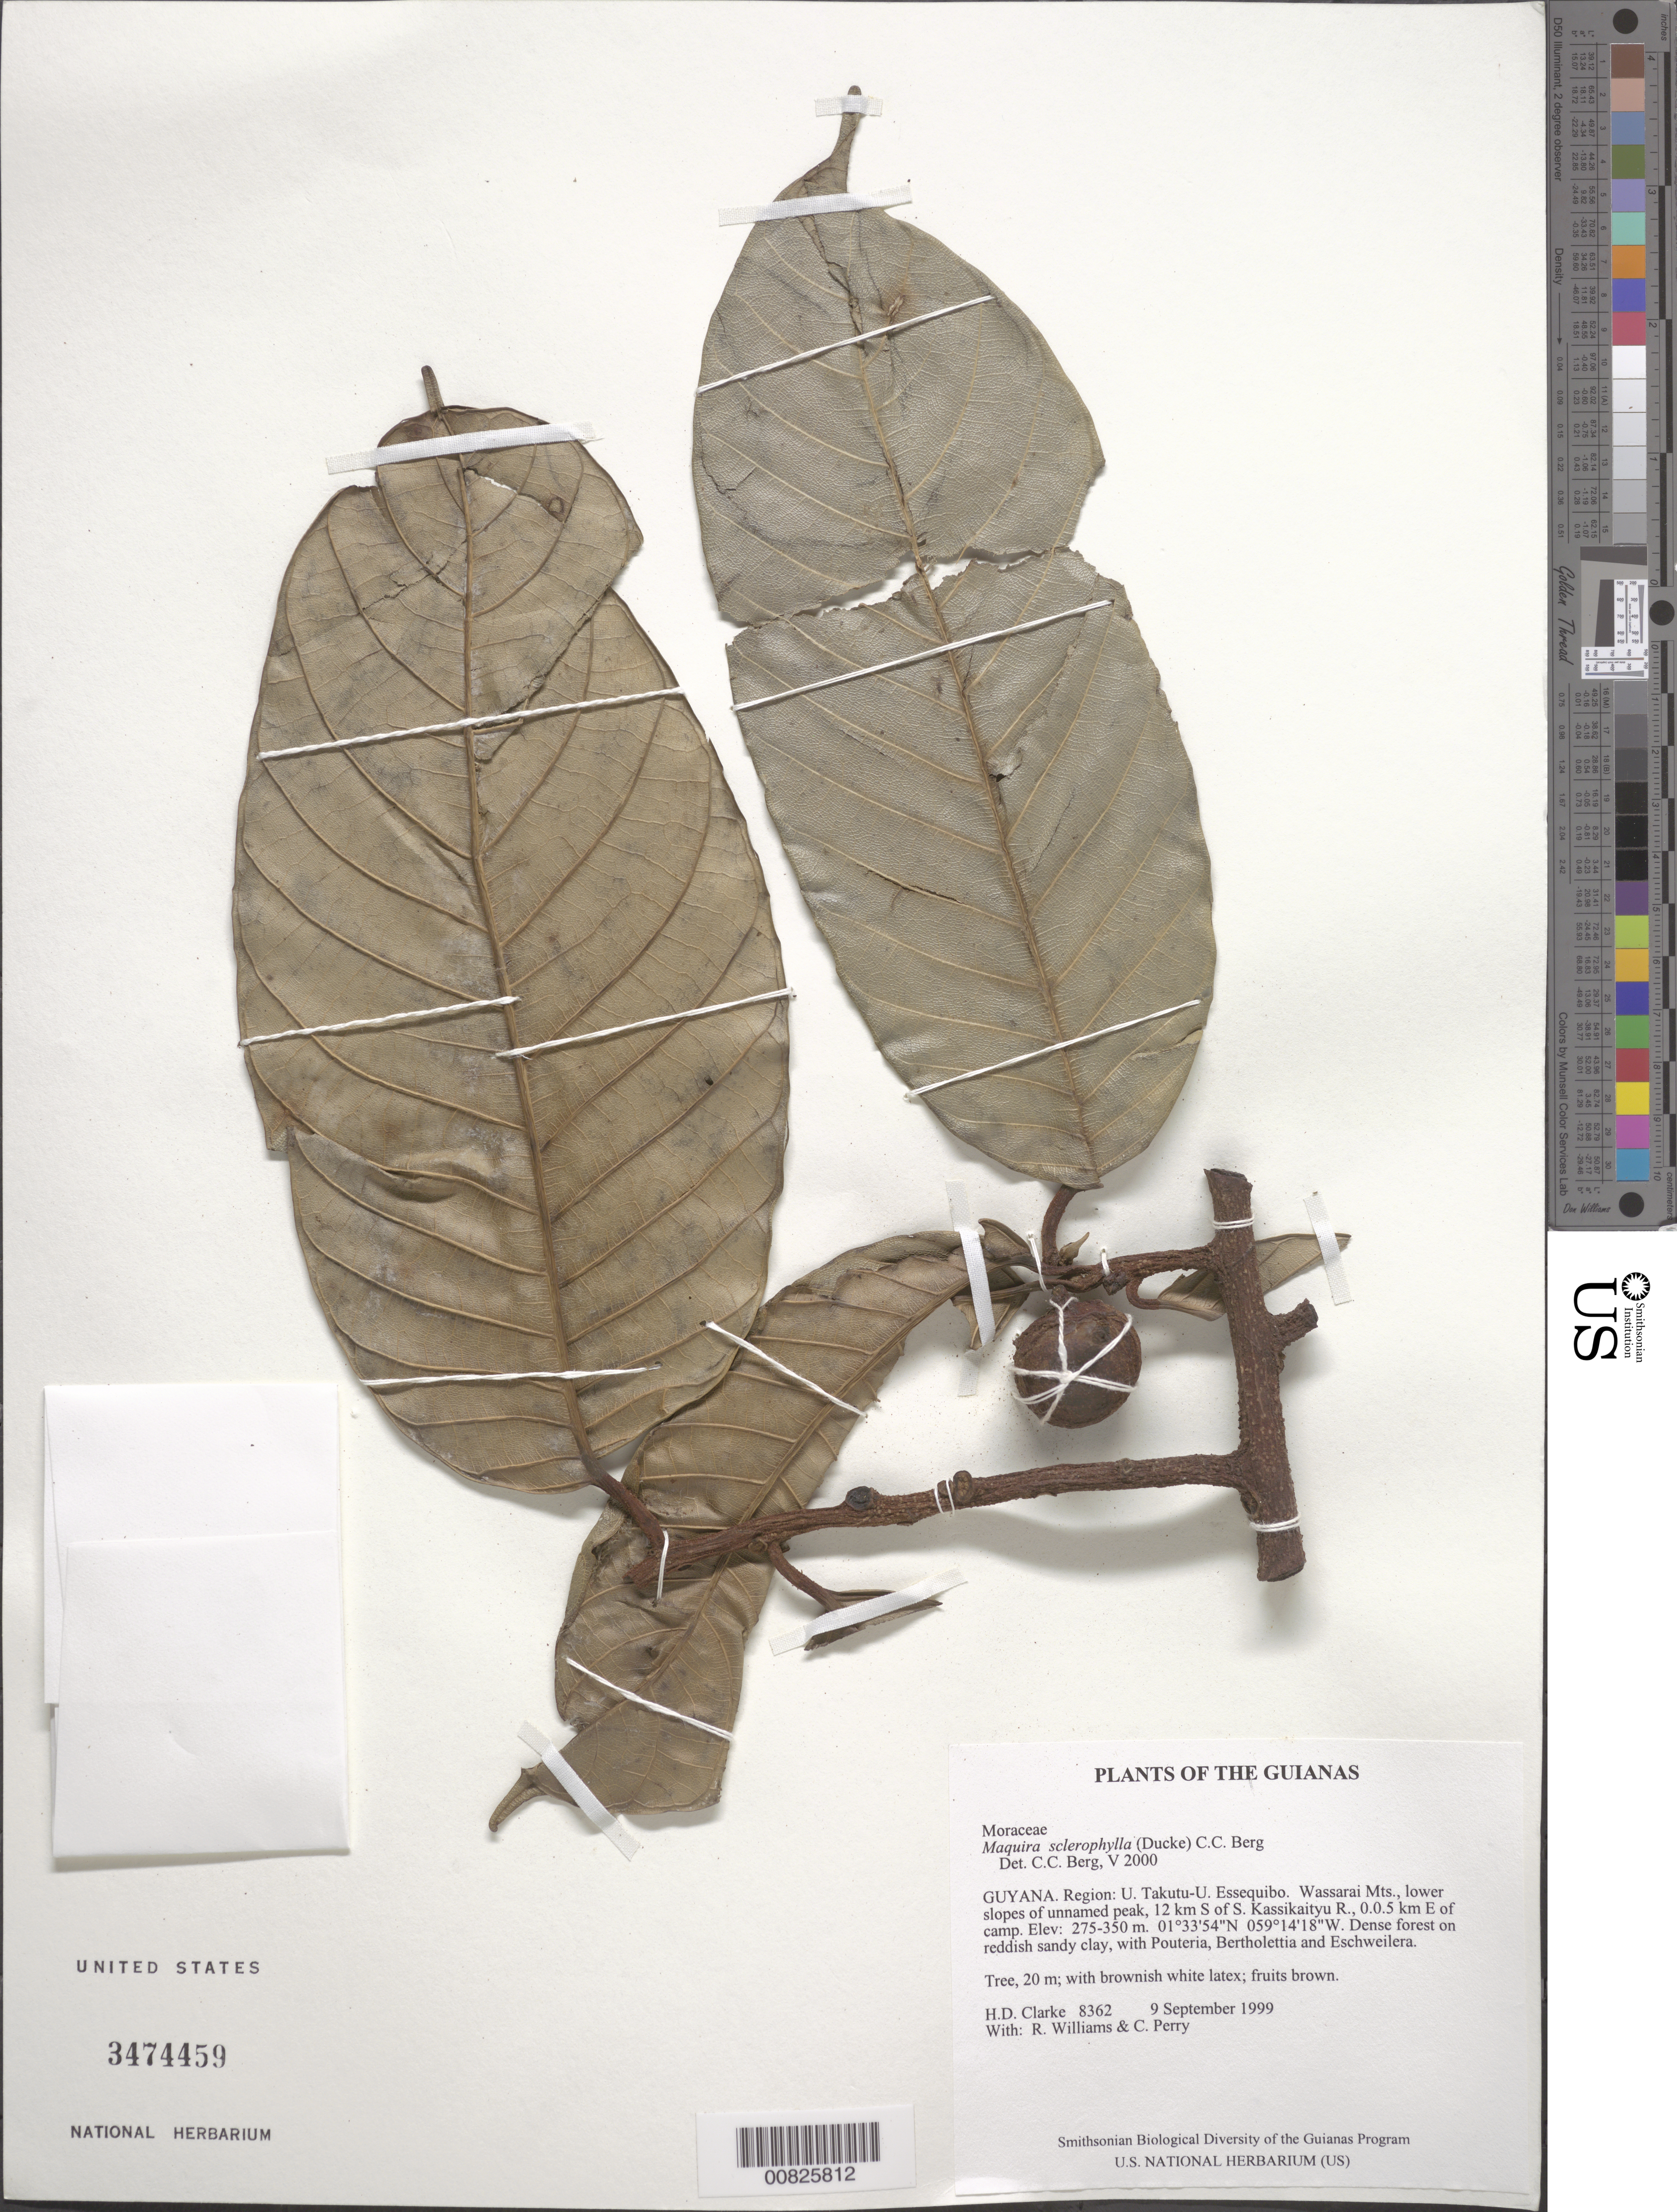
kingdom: Plantae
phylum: Tracheophyta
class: Magnoliopsida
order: Rosales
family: Moraceae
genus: Maquira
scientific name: Maquira sclerophylla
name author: (Ducke) C.C. Berg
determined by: Berg, C. C.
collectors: H. D. Clarke, R. Williams & C. Perry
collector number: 8362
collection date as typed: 9 September 1999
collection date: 1999-09-09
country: Guyana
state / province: U. Takutu-U. Essequibo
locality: Wassarai Mts., lower slopes of unnamed peak, 12 km S of S. Kassikaityu R., 0.0.5 km E of camp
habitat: Dense forest on reddish sandy clay, with Pouteria, Bertholettia and Eschweilera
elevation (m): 275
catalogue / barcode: US 3474459